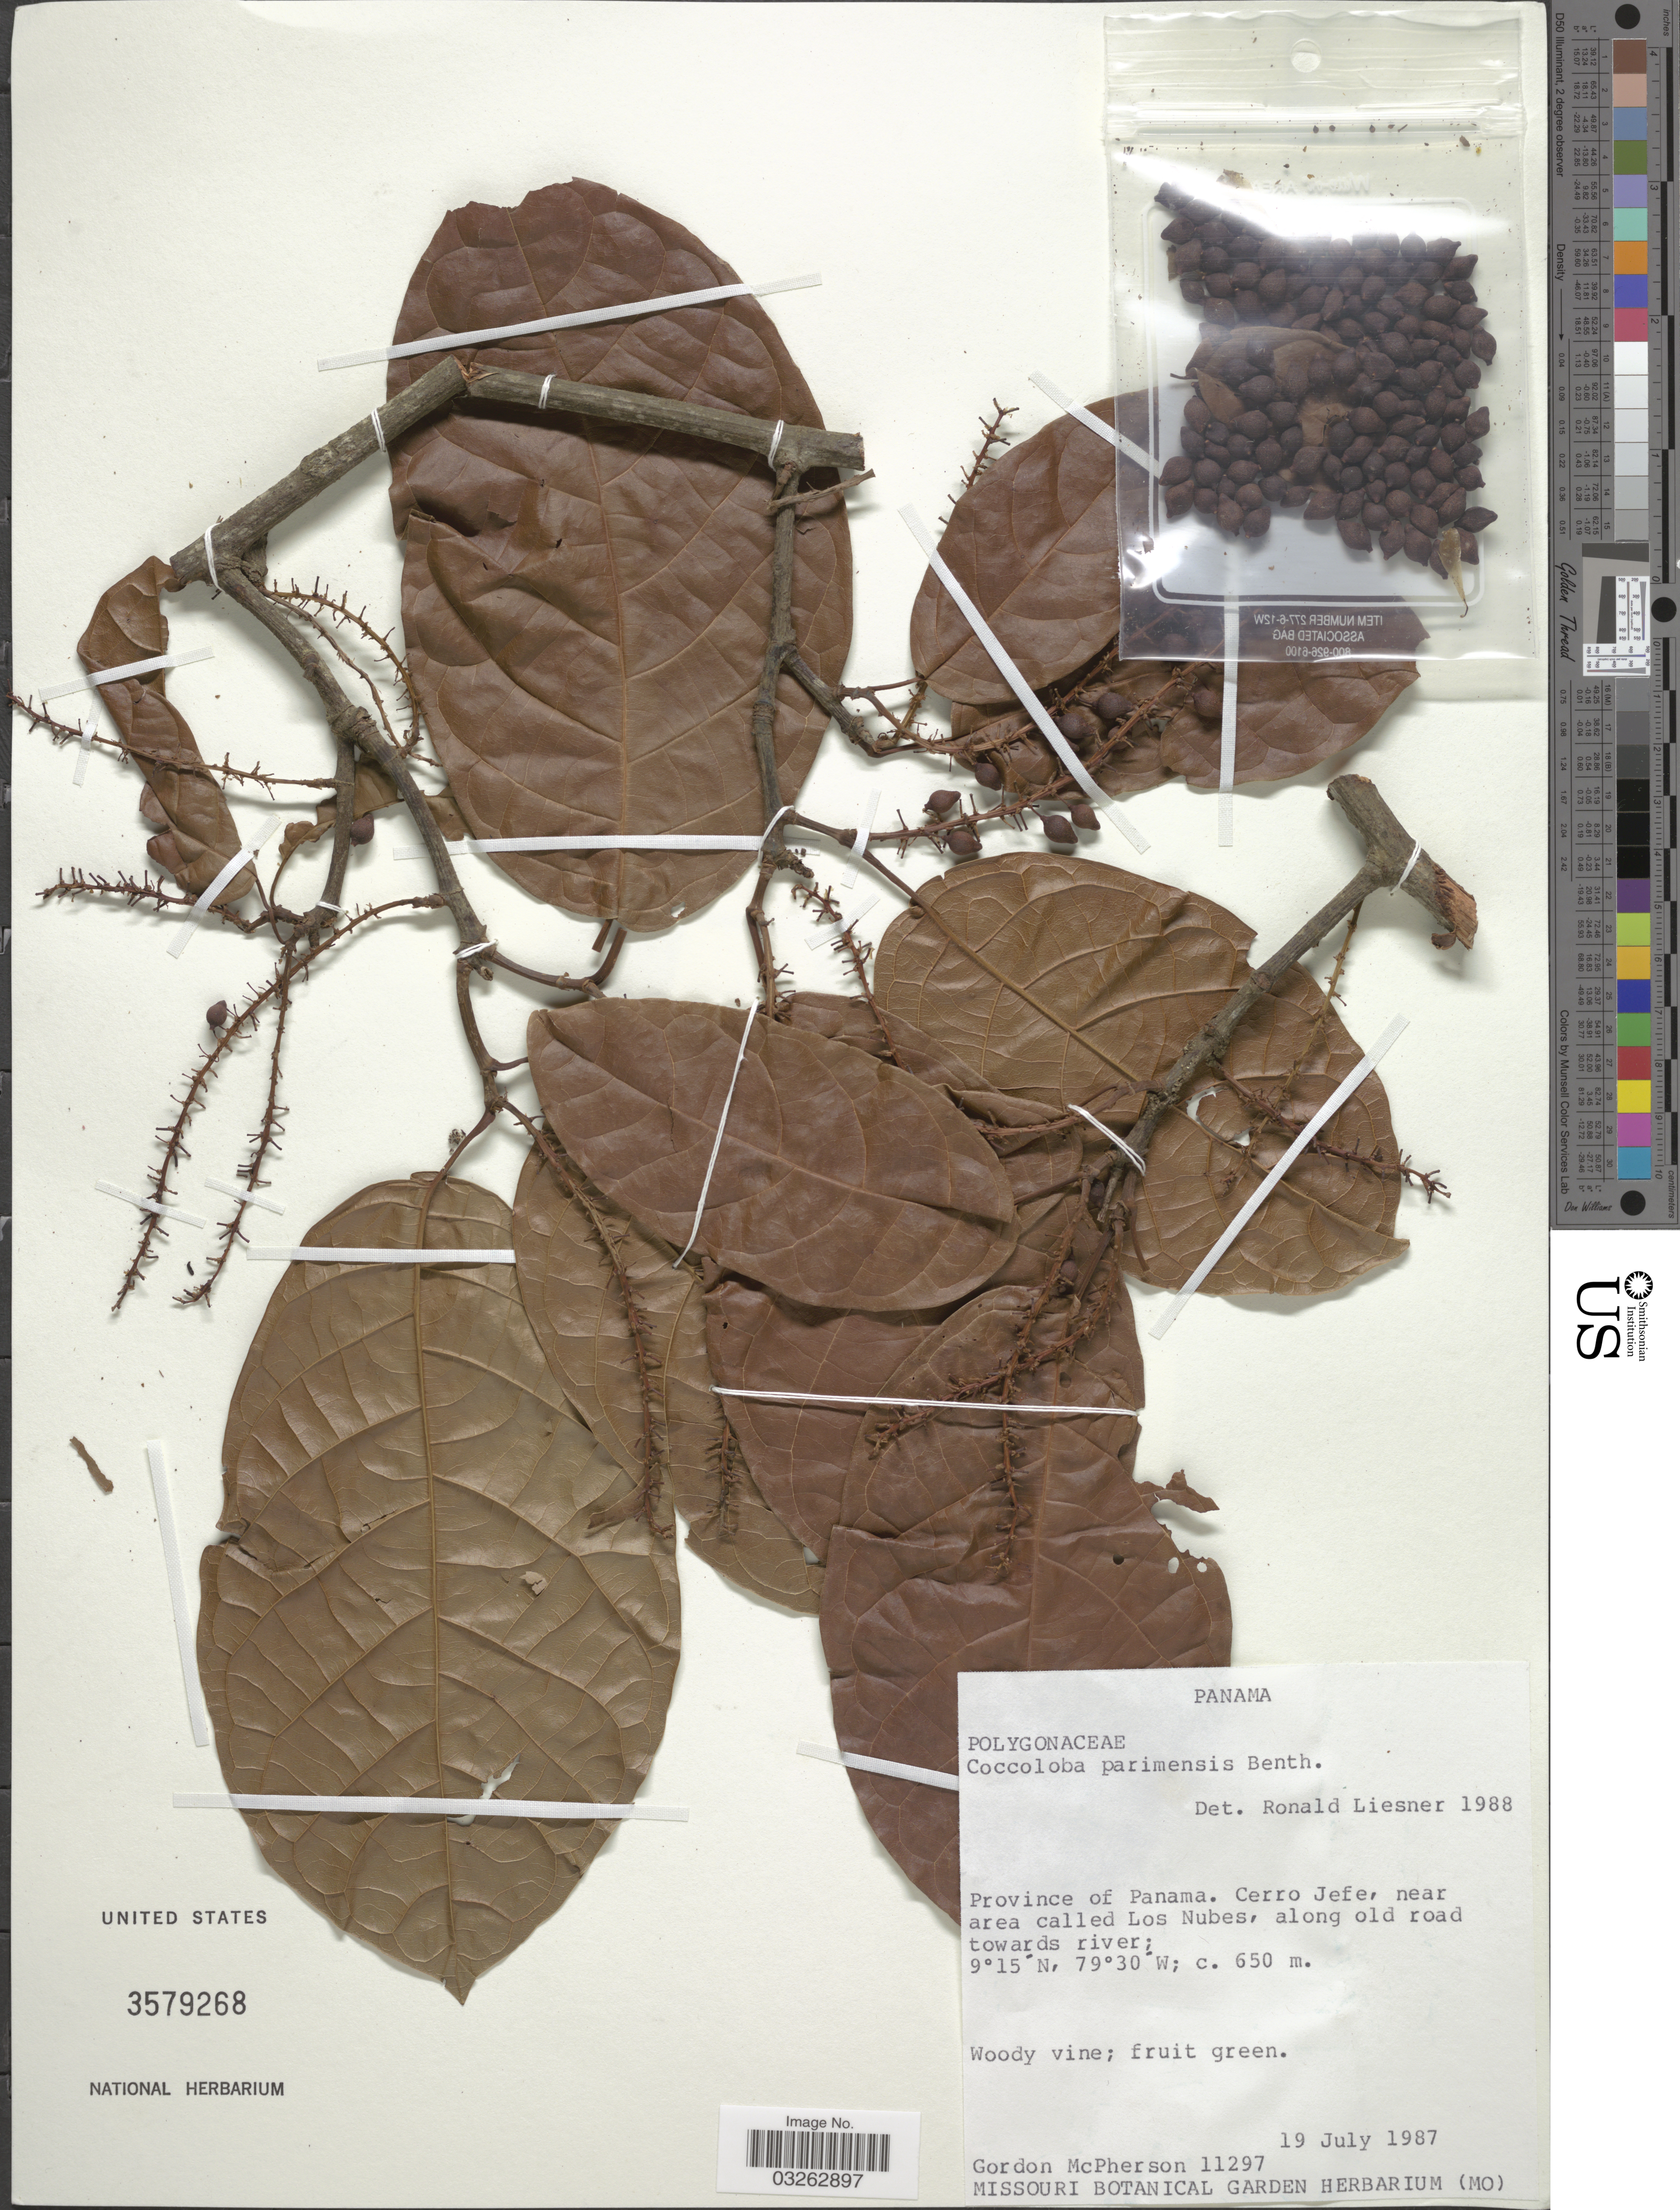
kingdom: Plantae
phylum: Tracheophyta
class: Magnoliopsida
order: Caryophyllales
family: Polygonaceae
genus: Coccoloba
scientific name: Coccoloba parimensis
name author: Benth.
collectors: G. D. McPherson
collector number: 11297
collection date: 1987-07-19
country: Panama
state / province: Panamá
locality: Cerro Jefe, near area called Los Nubes, along old road towards river.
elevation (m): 650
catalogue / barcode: US 3579268